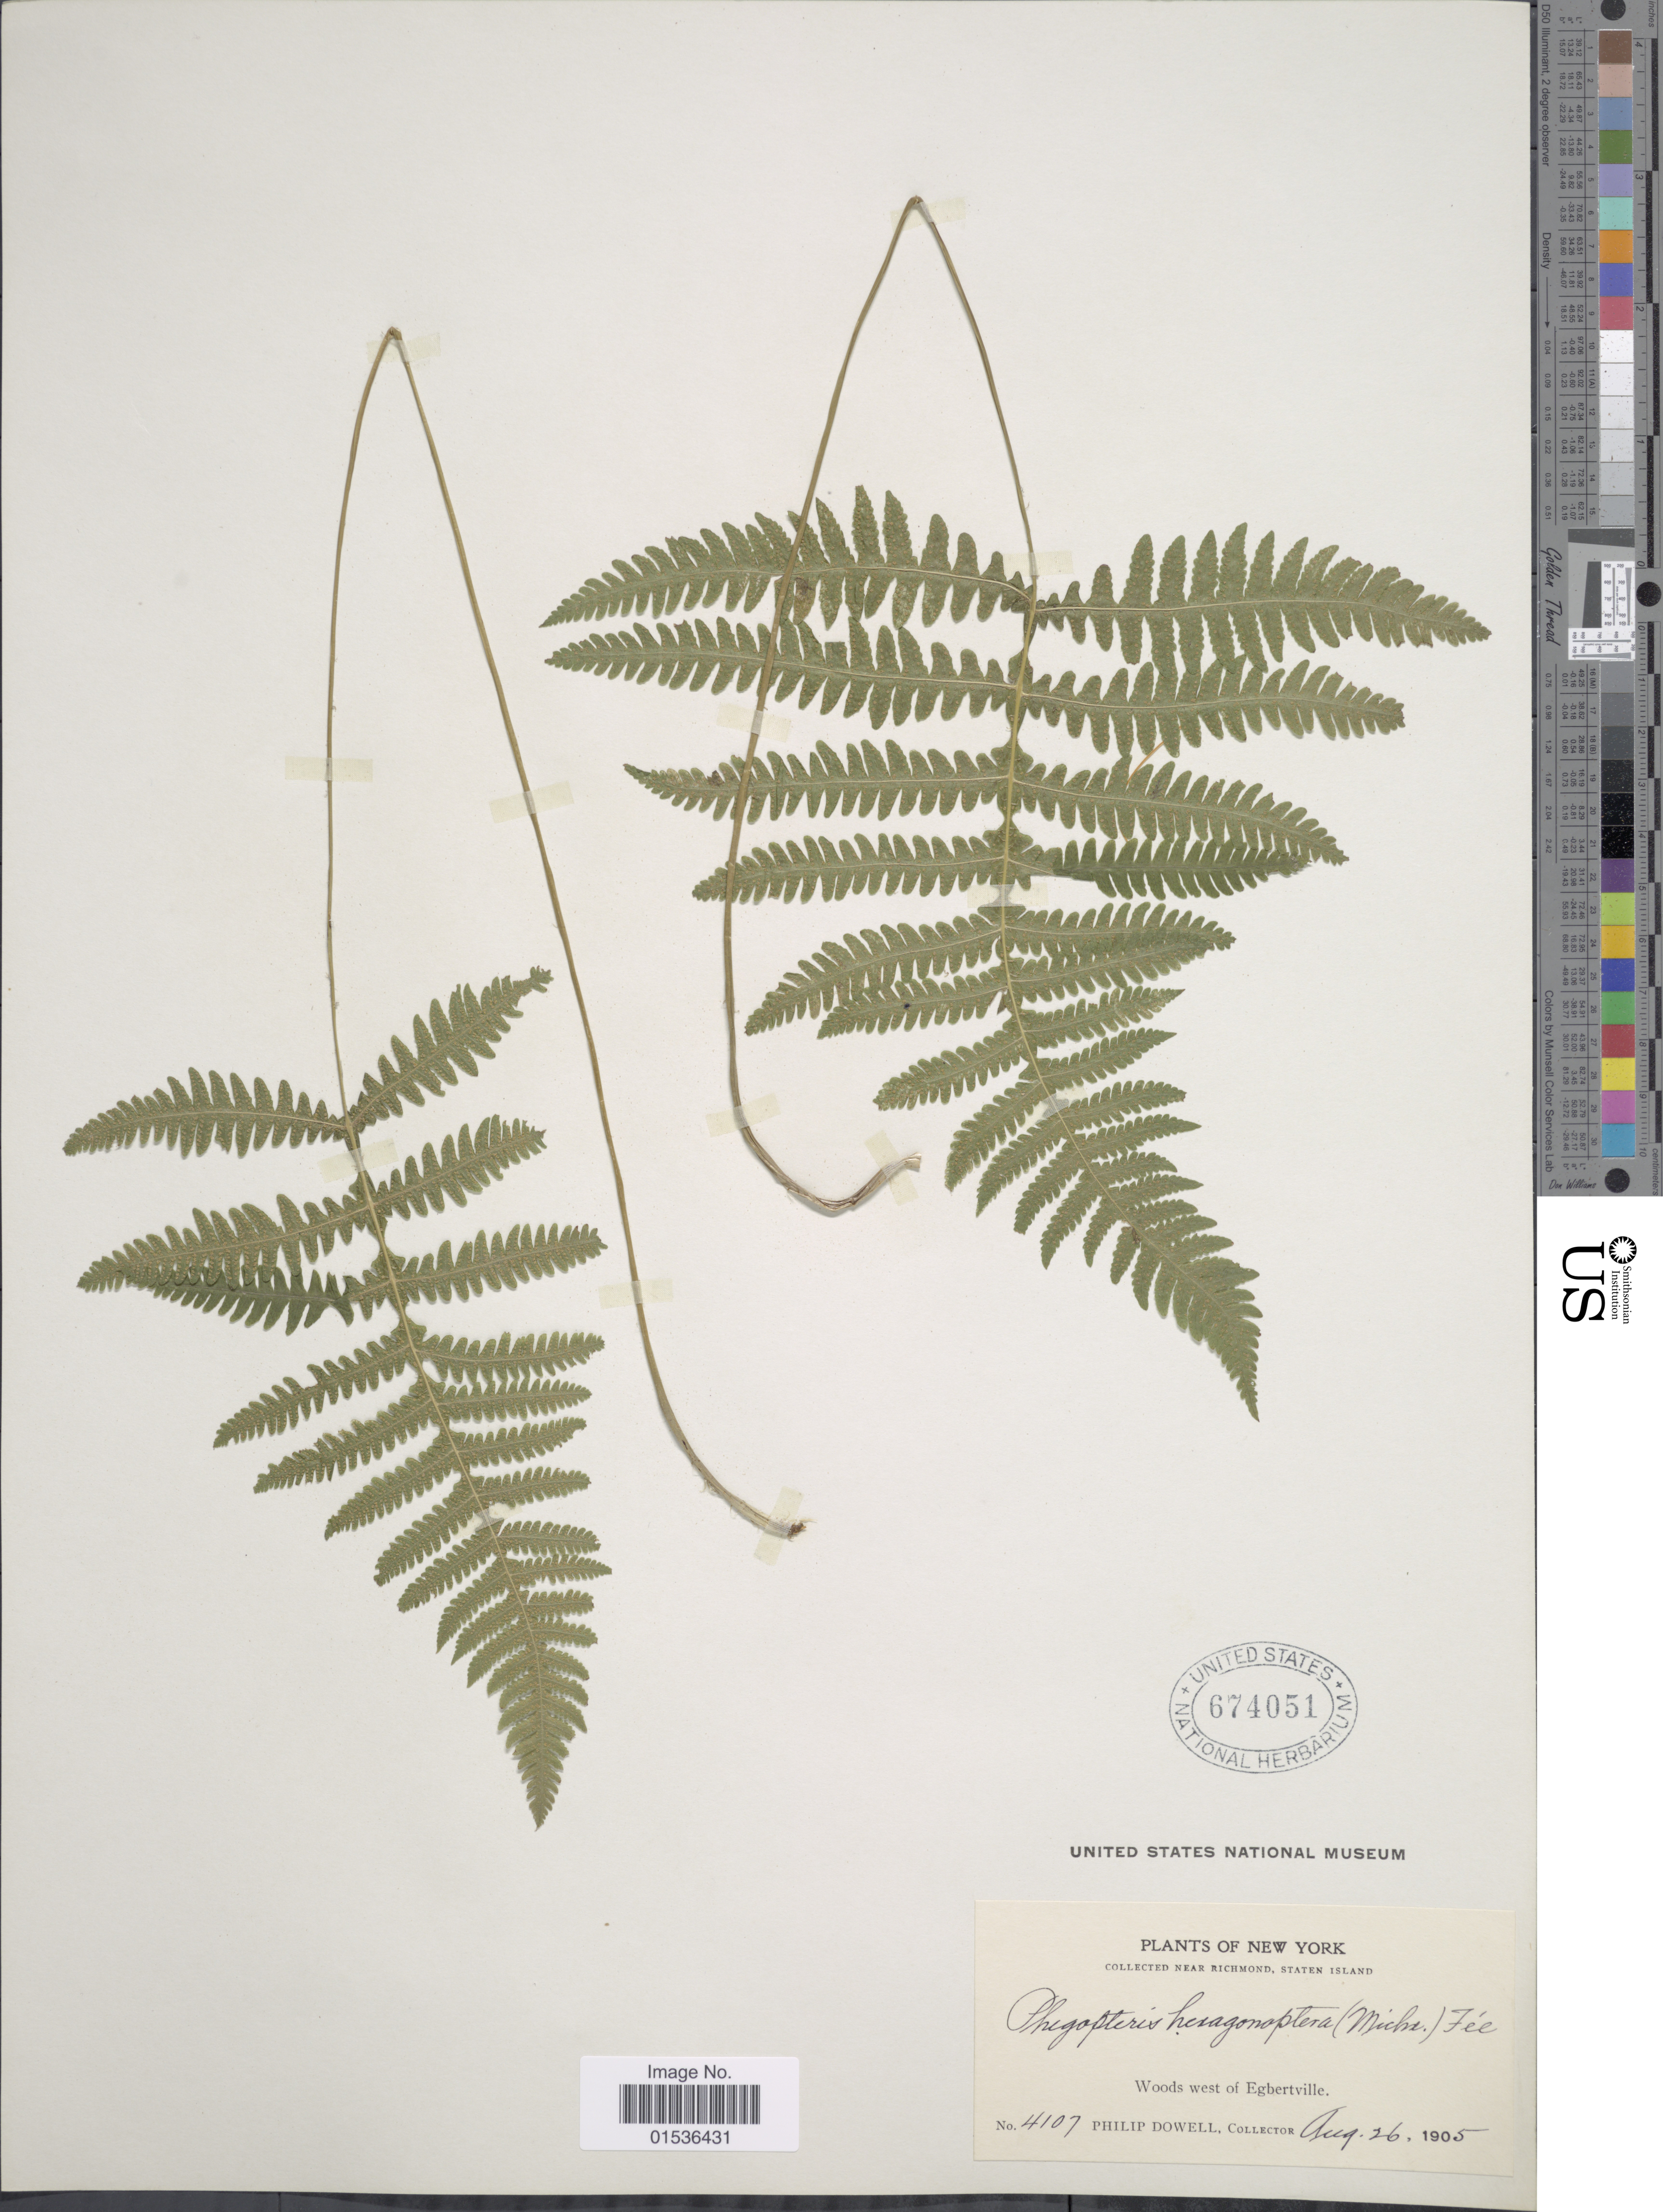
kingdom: Plantae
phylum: Tracheophyta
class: Polypodiopsida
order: Polypodiales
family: Thelypteridaceae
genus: Phegopteris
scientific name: Phegopteris hexagonoptera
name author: (Michx.) Fée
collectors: P. Dowell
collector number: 4107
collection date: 1905-08-26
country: United States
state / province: New York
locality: New York, near Rochmond,Staten Island, Woods west of Egbertville.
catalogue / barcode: US 674051